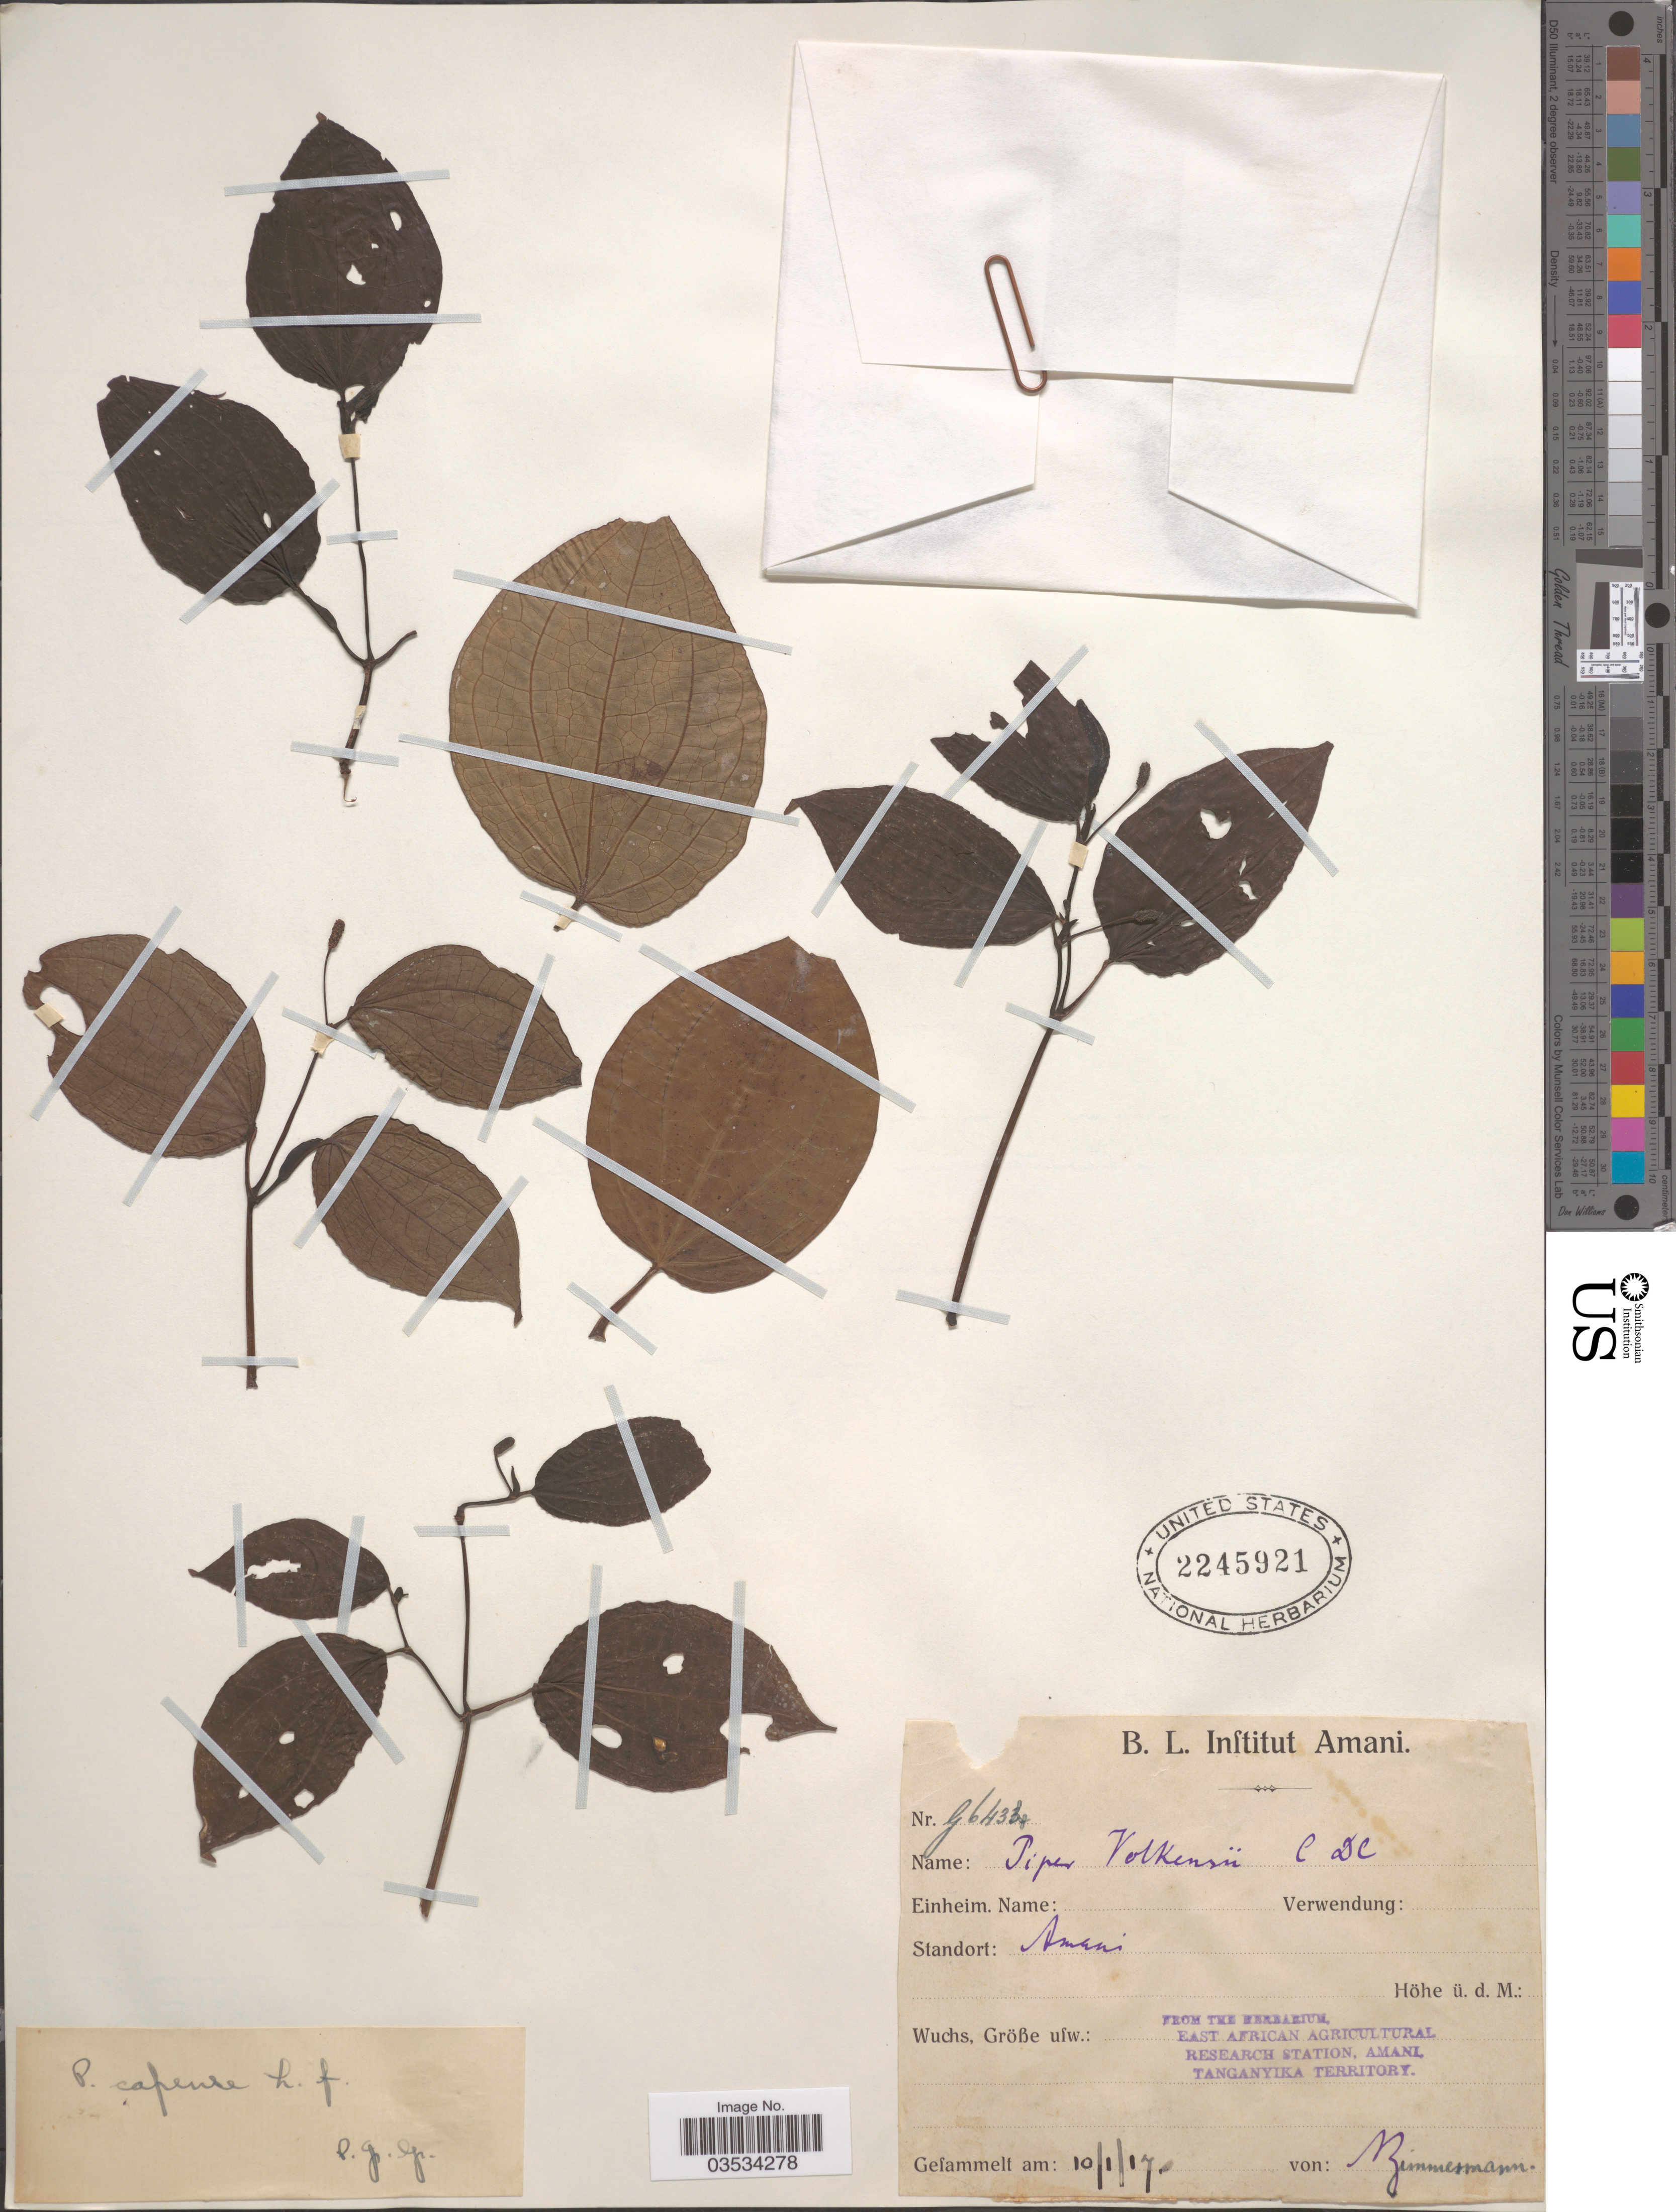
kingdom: Plantae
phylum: Tracheophyta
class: Magnoliopsida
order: Piperales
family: Piperaceae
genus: Piper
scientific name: Piper volkensii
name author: C. DC.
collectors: -. Zimmermann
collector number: G6434*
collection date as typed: Transcribed d/m/y: 10/1/17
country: Tanzania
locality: Amani.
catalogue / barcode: US 2245921